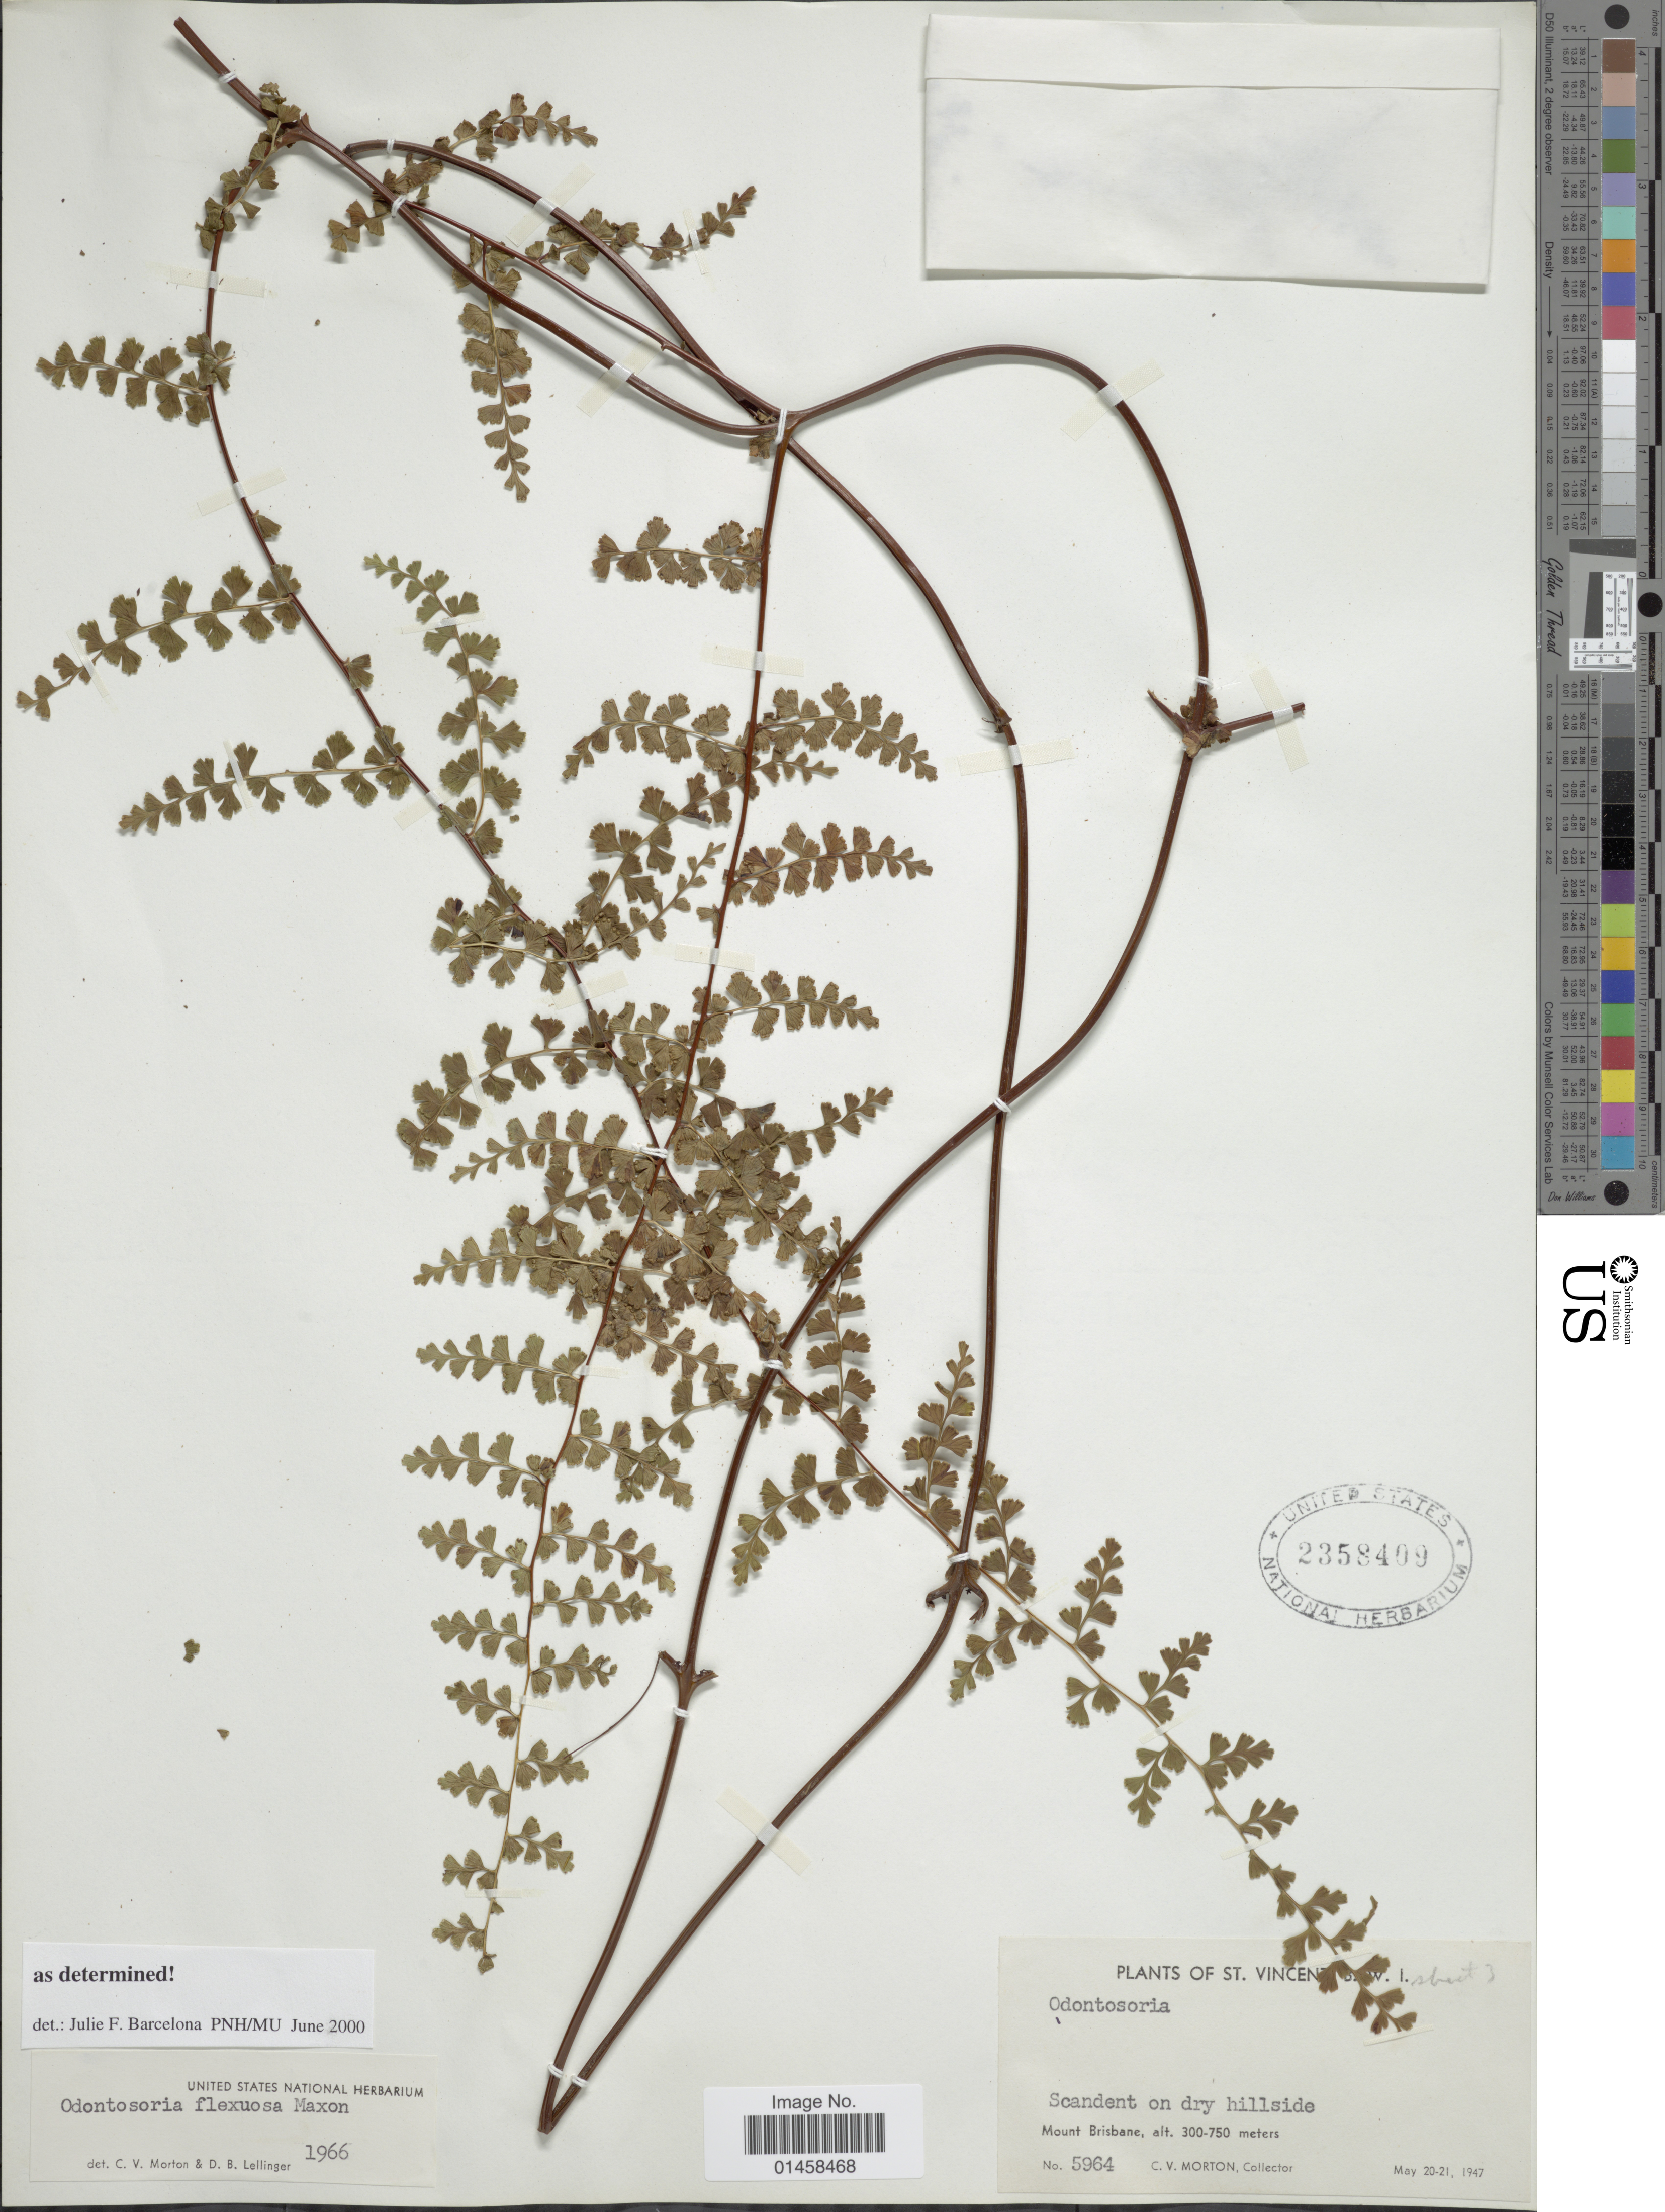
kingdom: Plantae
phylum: Tracheophyta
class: Polypodiopsida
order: Polypodiales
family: Lindsaeaceae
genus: Odontosoria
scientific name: Odontosoria flexuosa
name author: (Spreng. ex Kunze) Maxon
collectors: C. V. Morton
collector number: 5964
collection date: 1947-05-20/1947-05-21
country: St. Vincent - Grenadines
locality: St Vincent, Mount Brisbane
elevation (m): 300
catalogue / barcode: US 2358409